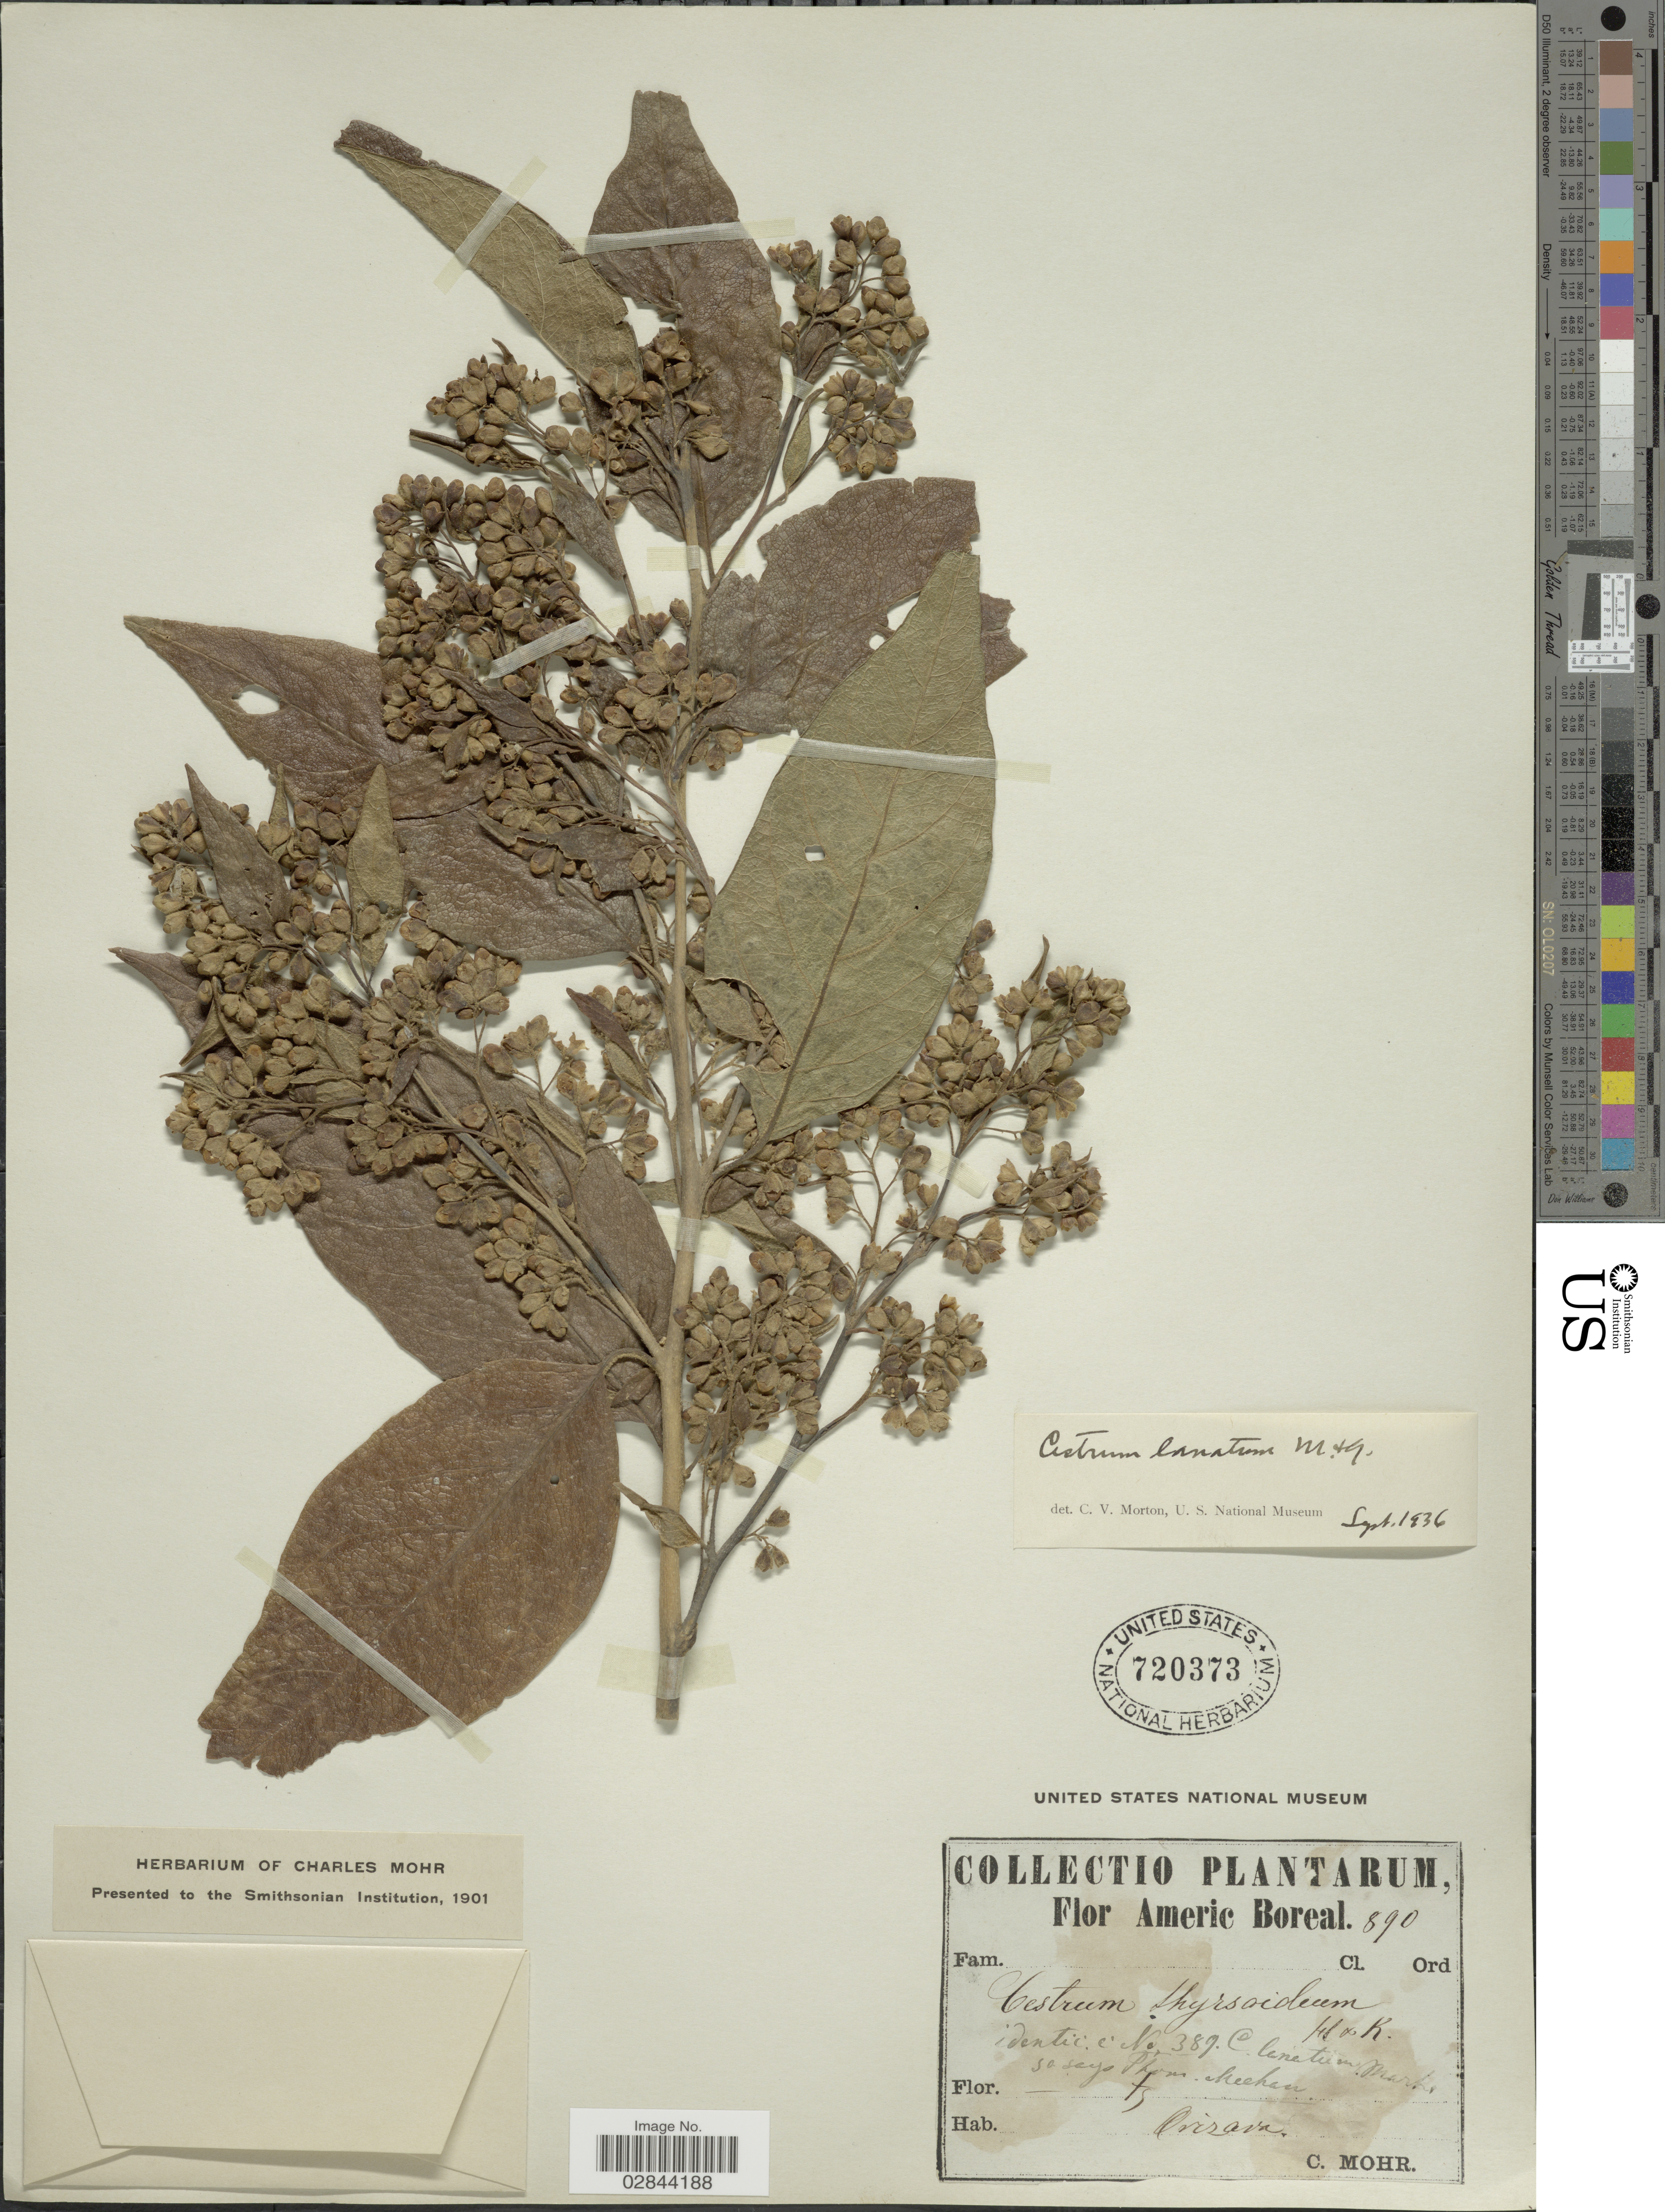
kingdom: Plantae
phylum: Tracheophyta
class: Magnoliopsida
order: Solanales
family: Solanaceae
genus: Cestrum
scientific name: Cestrum lanatum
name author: M. Martens & Galeotti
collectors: Mohr, C. T. (herbarium)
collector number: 890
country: Mexico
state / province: Veracruz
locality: Americ Boreal. Orizava.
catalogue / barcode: US 720373